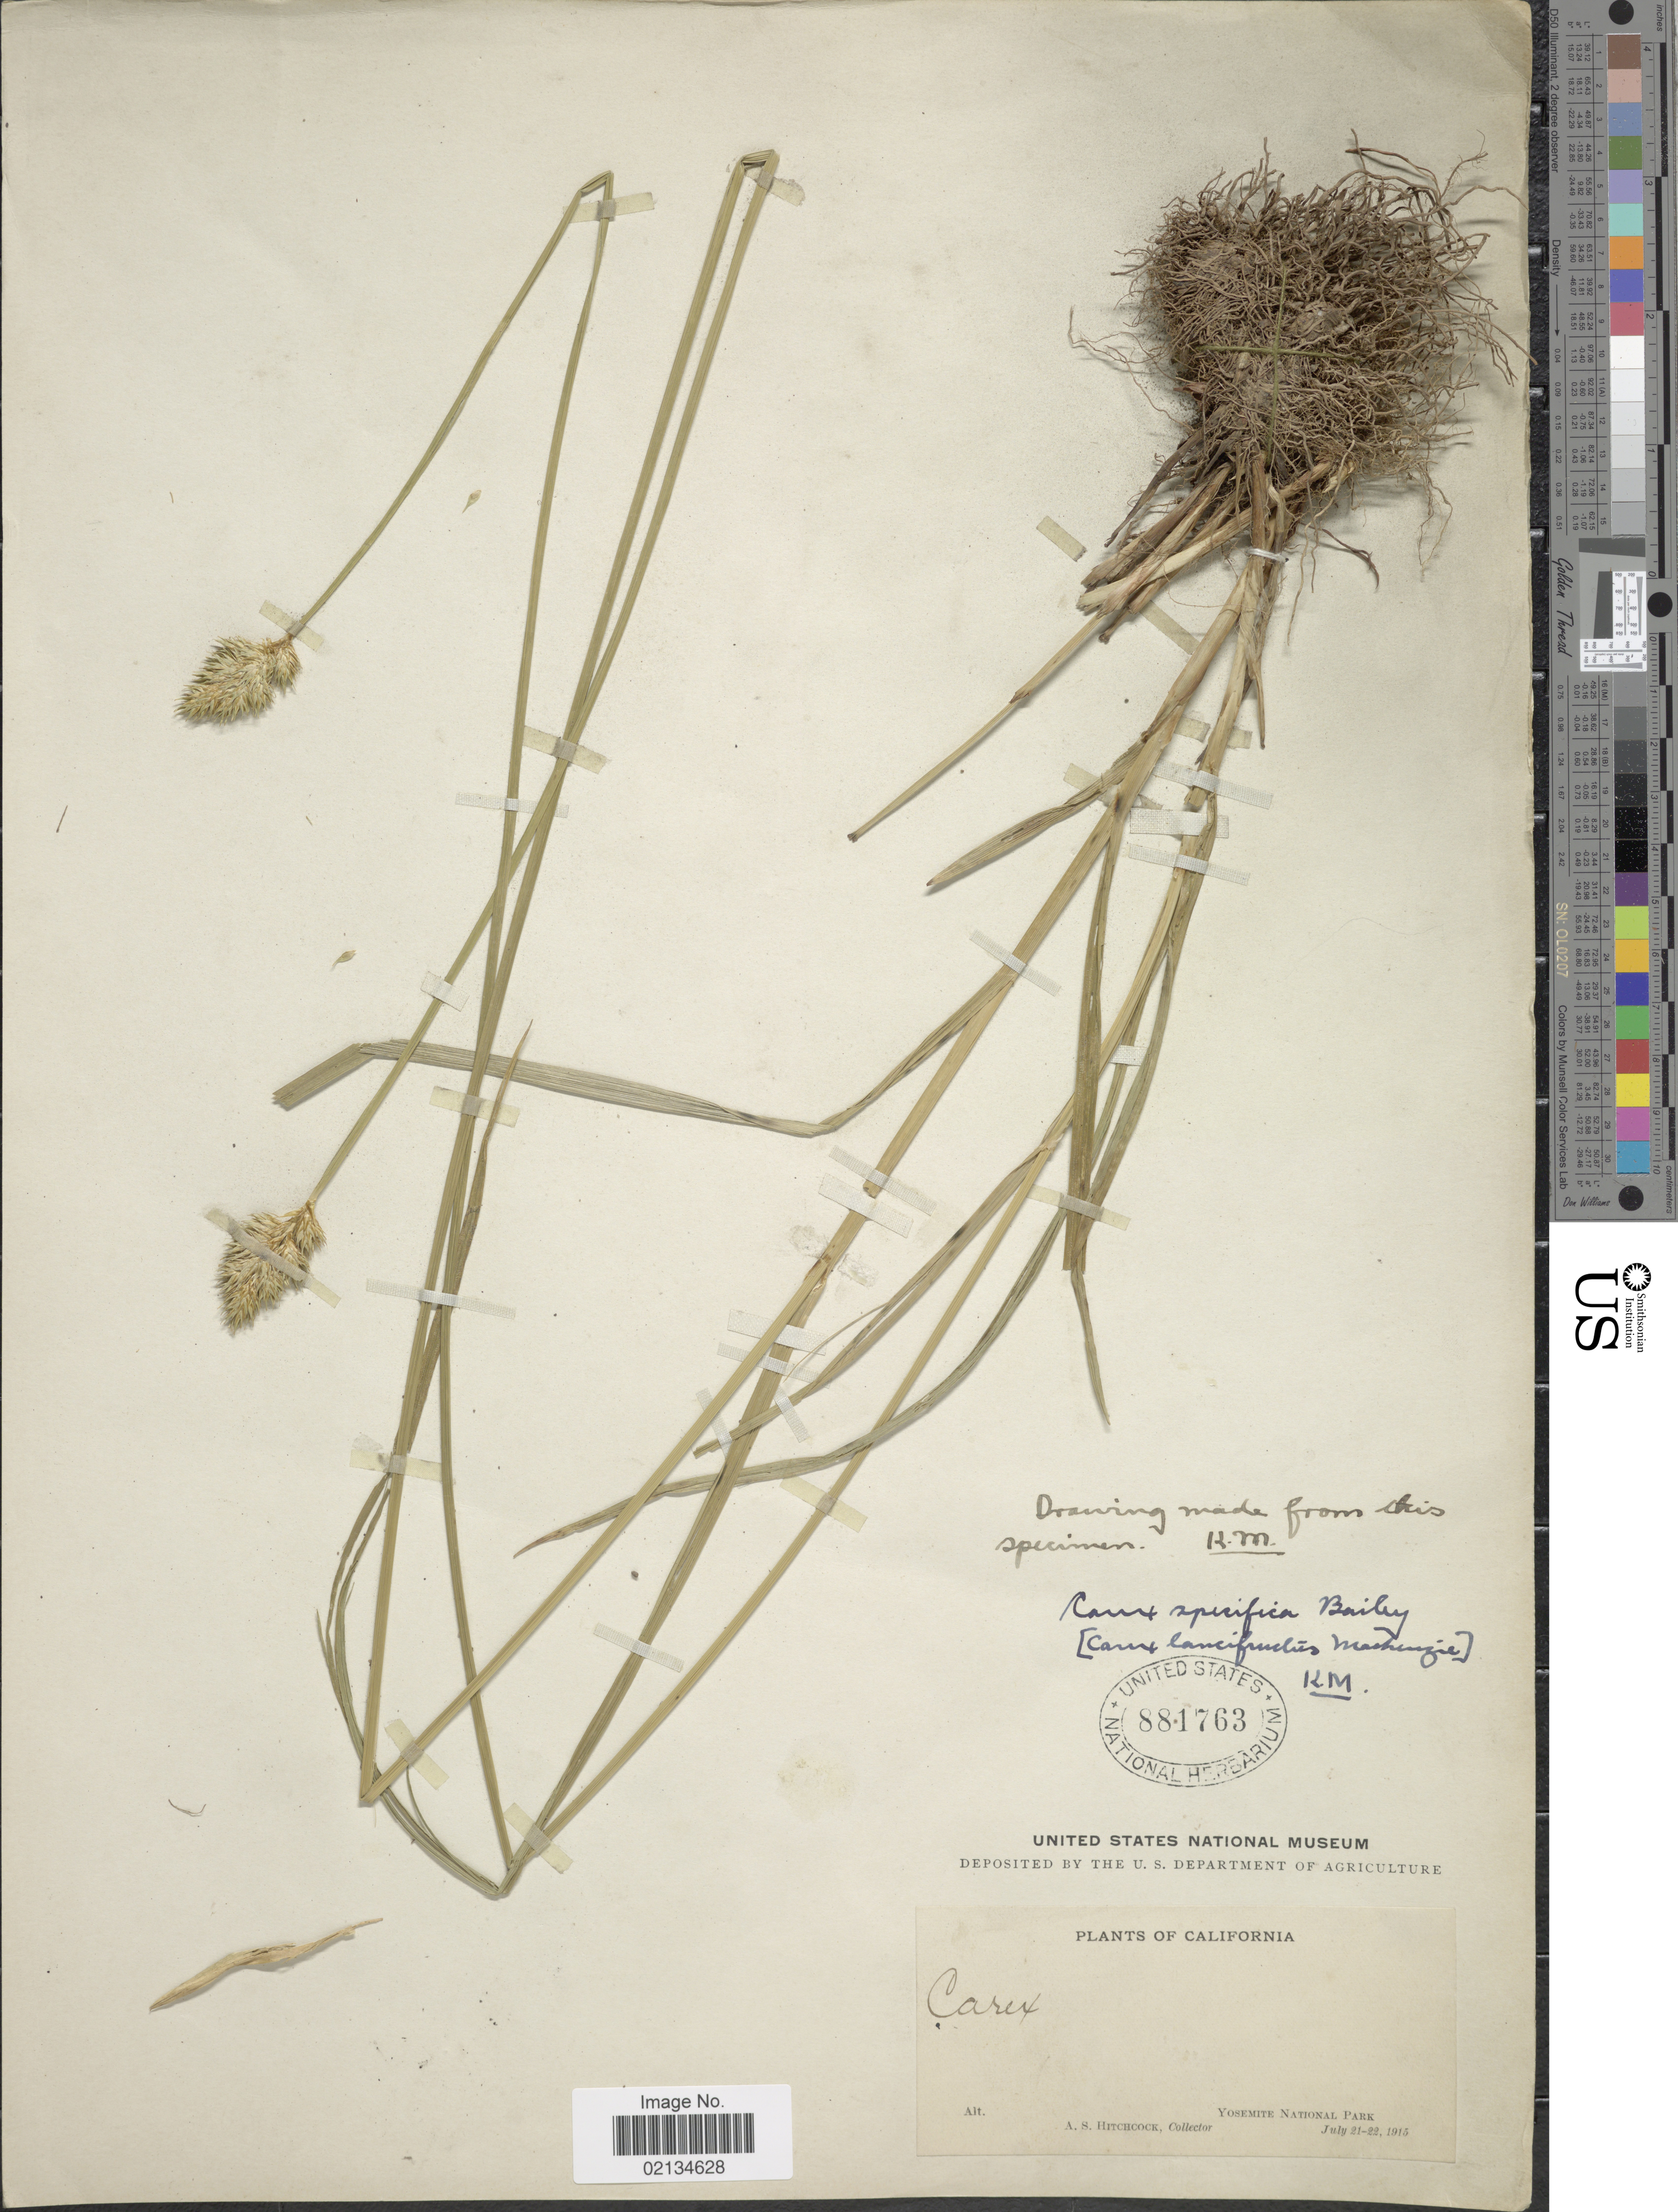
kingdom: Plantae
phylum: Tracheophyta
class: Liliopsida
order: Poales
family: Cyperaceae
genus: Carex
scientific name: Carex specifica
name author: L.H. Bailey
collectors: A. S. Hitchcock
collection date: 1915-07-21/1915-07-22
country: United States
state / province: California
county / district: Mariposa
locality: Yosemite National Park.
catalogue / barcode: US 881763